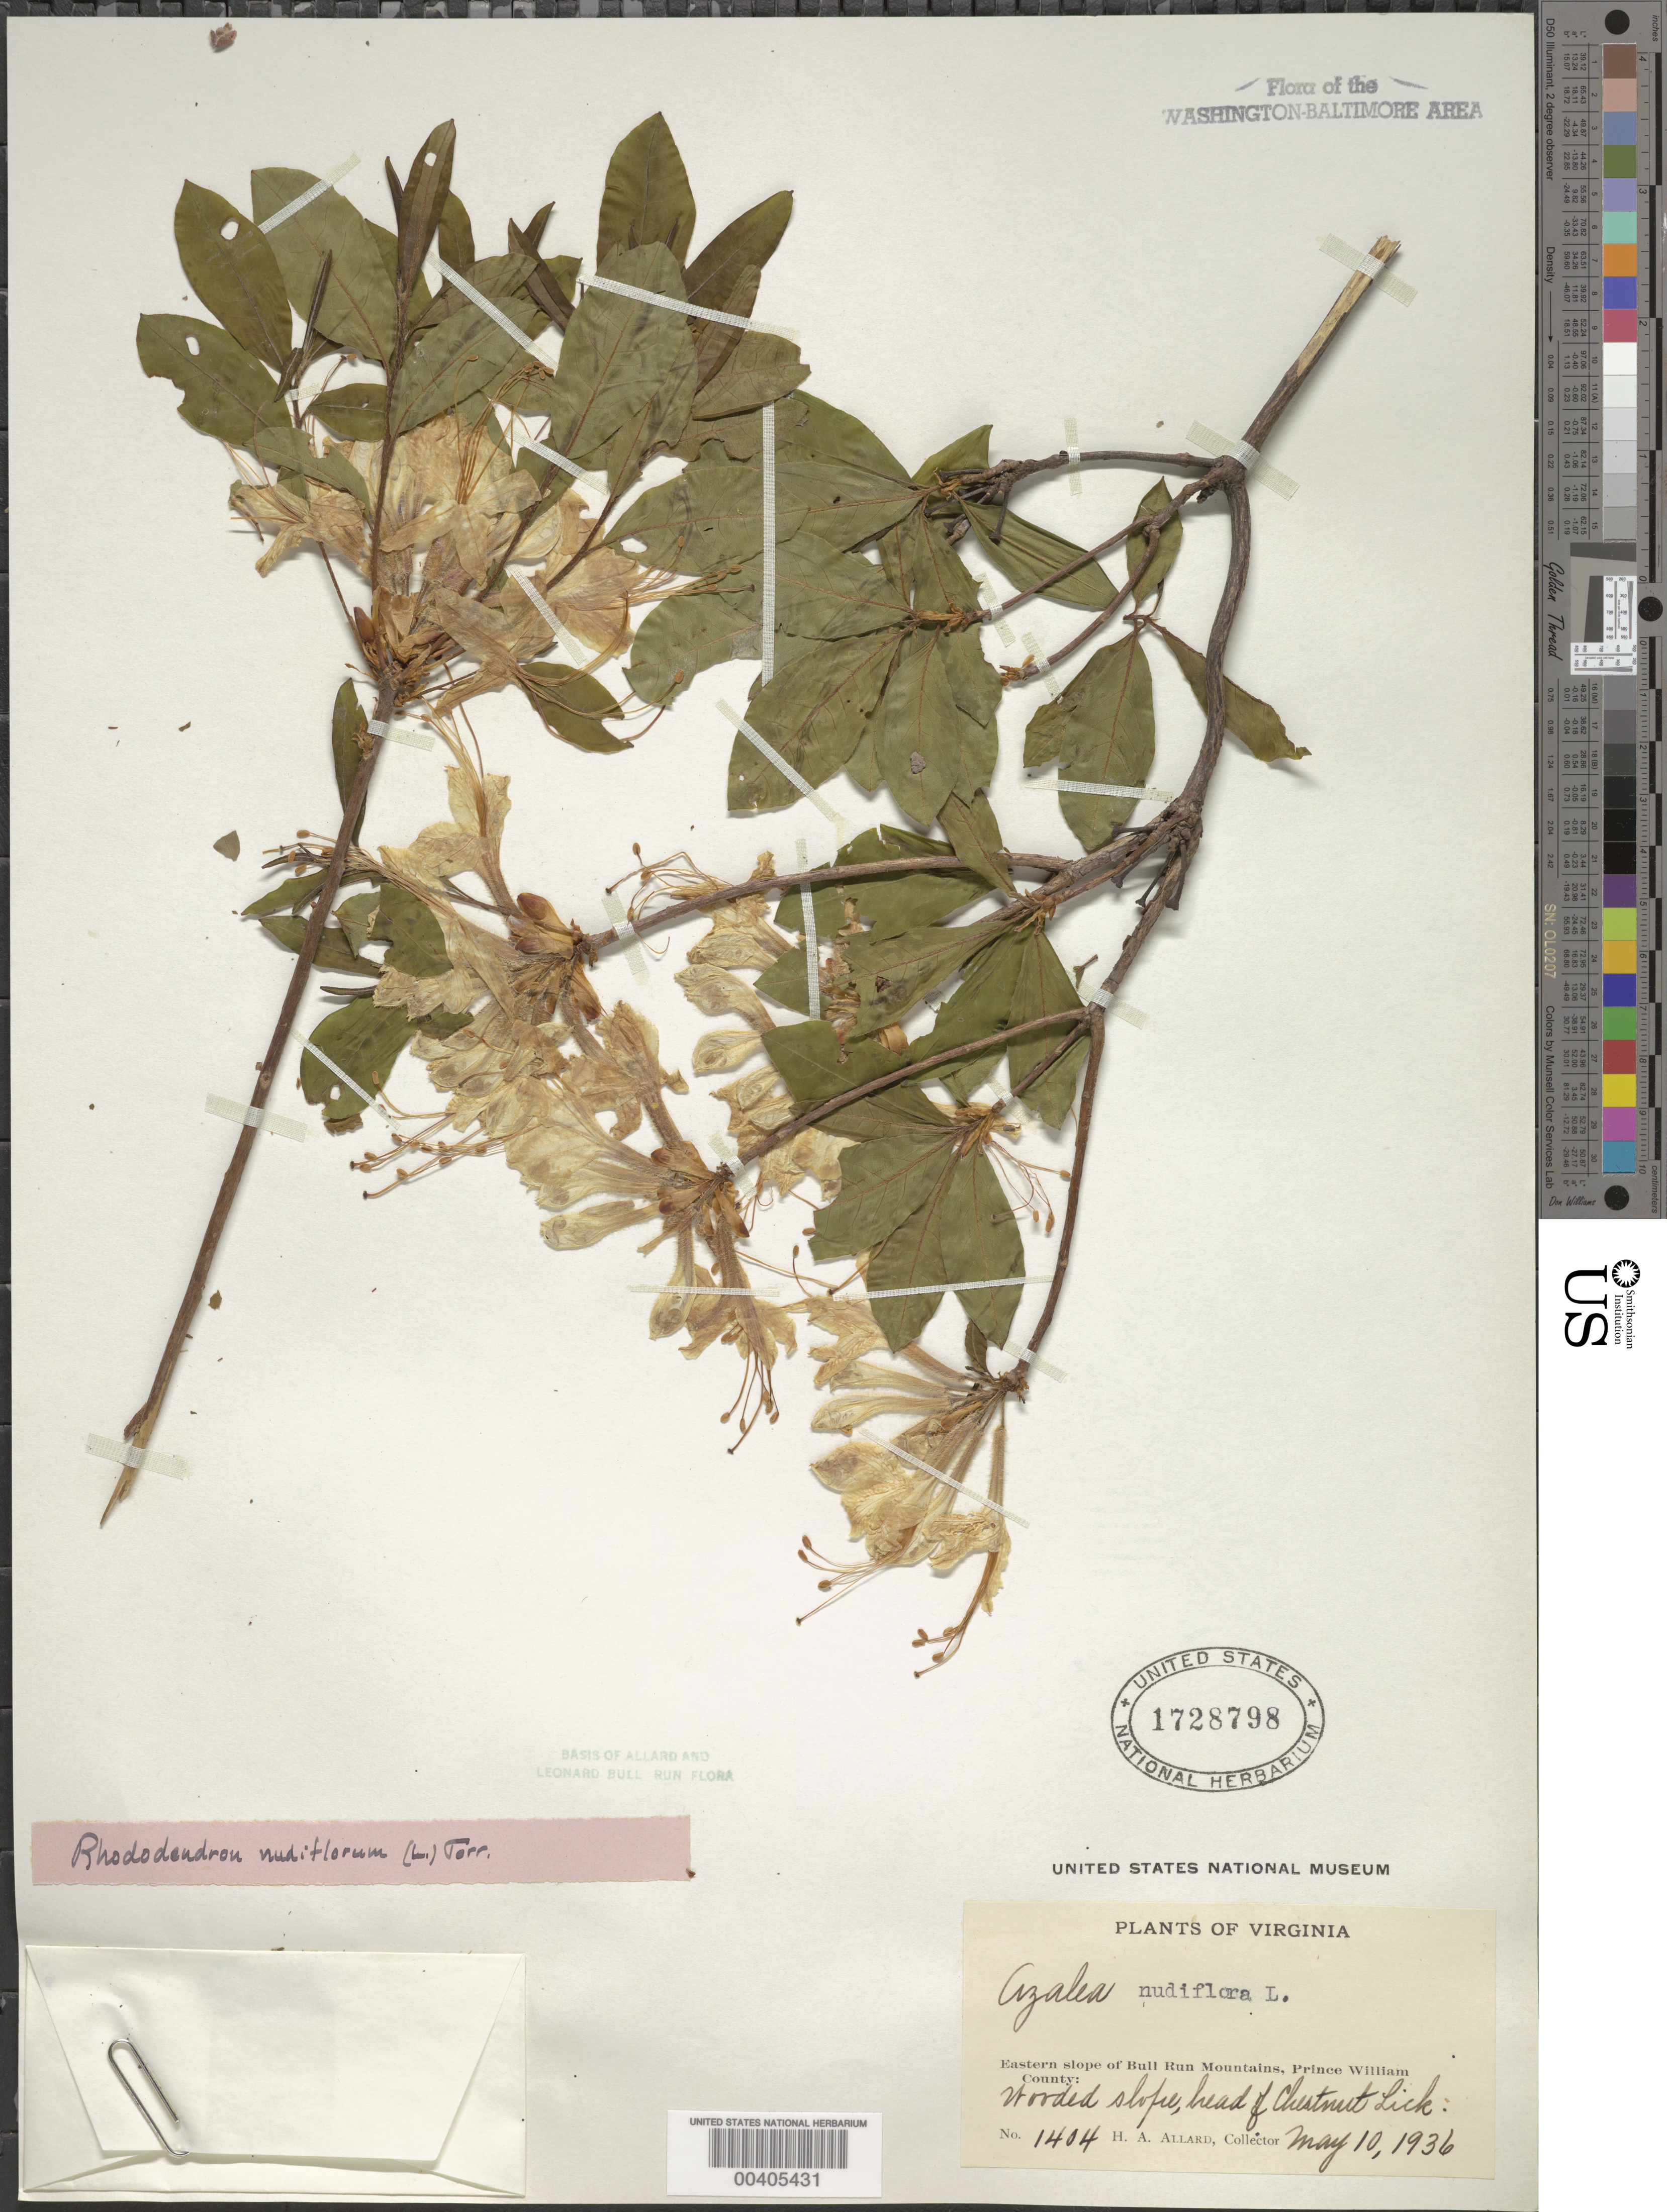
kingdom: Plantae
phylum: Tracheophyta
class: Magnoliopsida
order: Ericales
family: Ericaceae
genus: Rhododendron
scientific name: Rhododendron periclymenoides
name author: (Michx.) Shinners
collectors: H. A. Allard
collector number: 1404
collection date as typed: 10 May 1936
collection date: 1936-05-10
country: United States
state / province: Virginia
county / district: Prince William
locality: Head of Chestnut Lick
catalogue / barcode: US 1728798